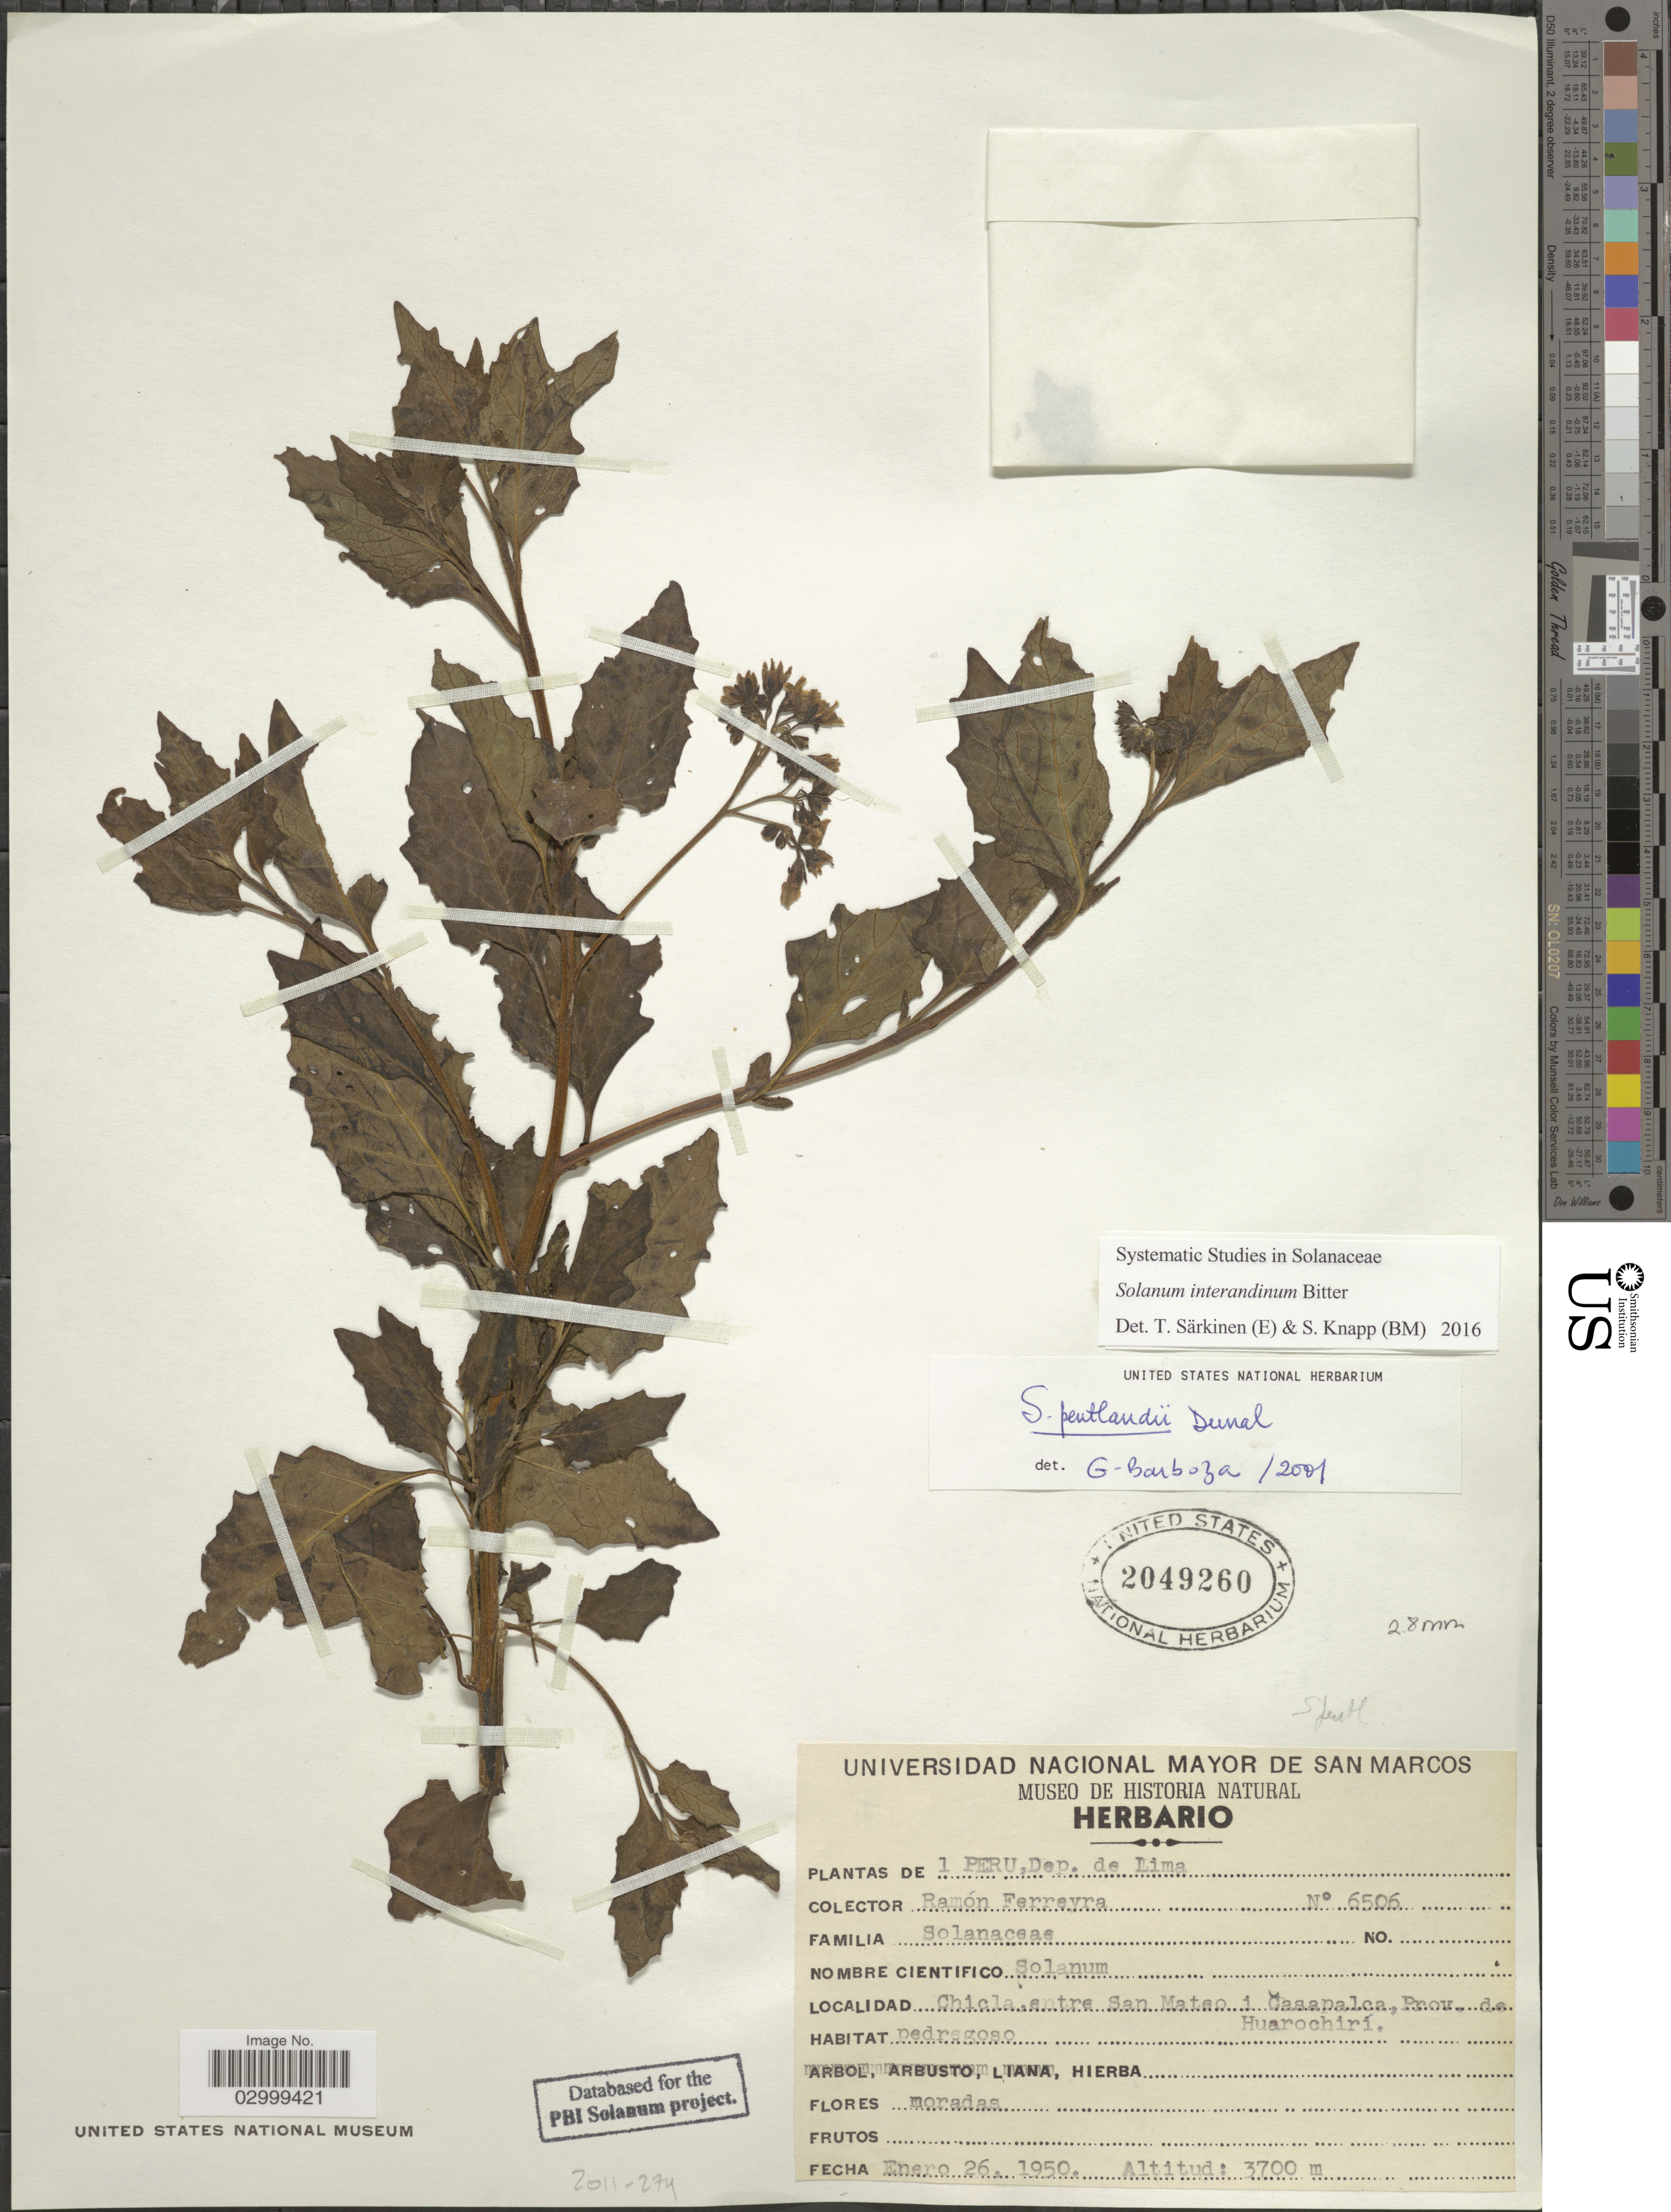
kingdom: Plantae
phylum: Tracheophyta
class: Magnoliopsida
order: Solanales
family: Solanaceae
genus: Solanum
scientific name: Solanum interandinum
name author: Bitter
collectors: R. A. Ferreyra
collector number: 6506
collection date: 1950-01-26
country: Peru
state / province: Lima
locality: Dep. de Lima. Chicla entre San Martin i Casapalca, Prov. de Huarochirí.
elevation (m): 3700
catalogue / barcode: US 2049260